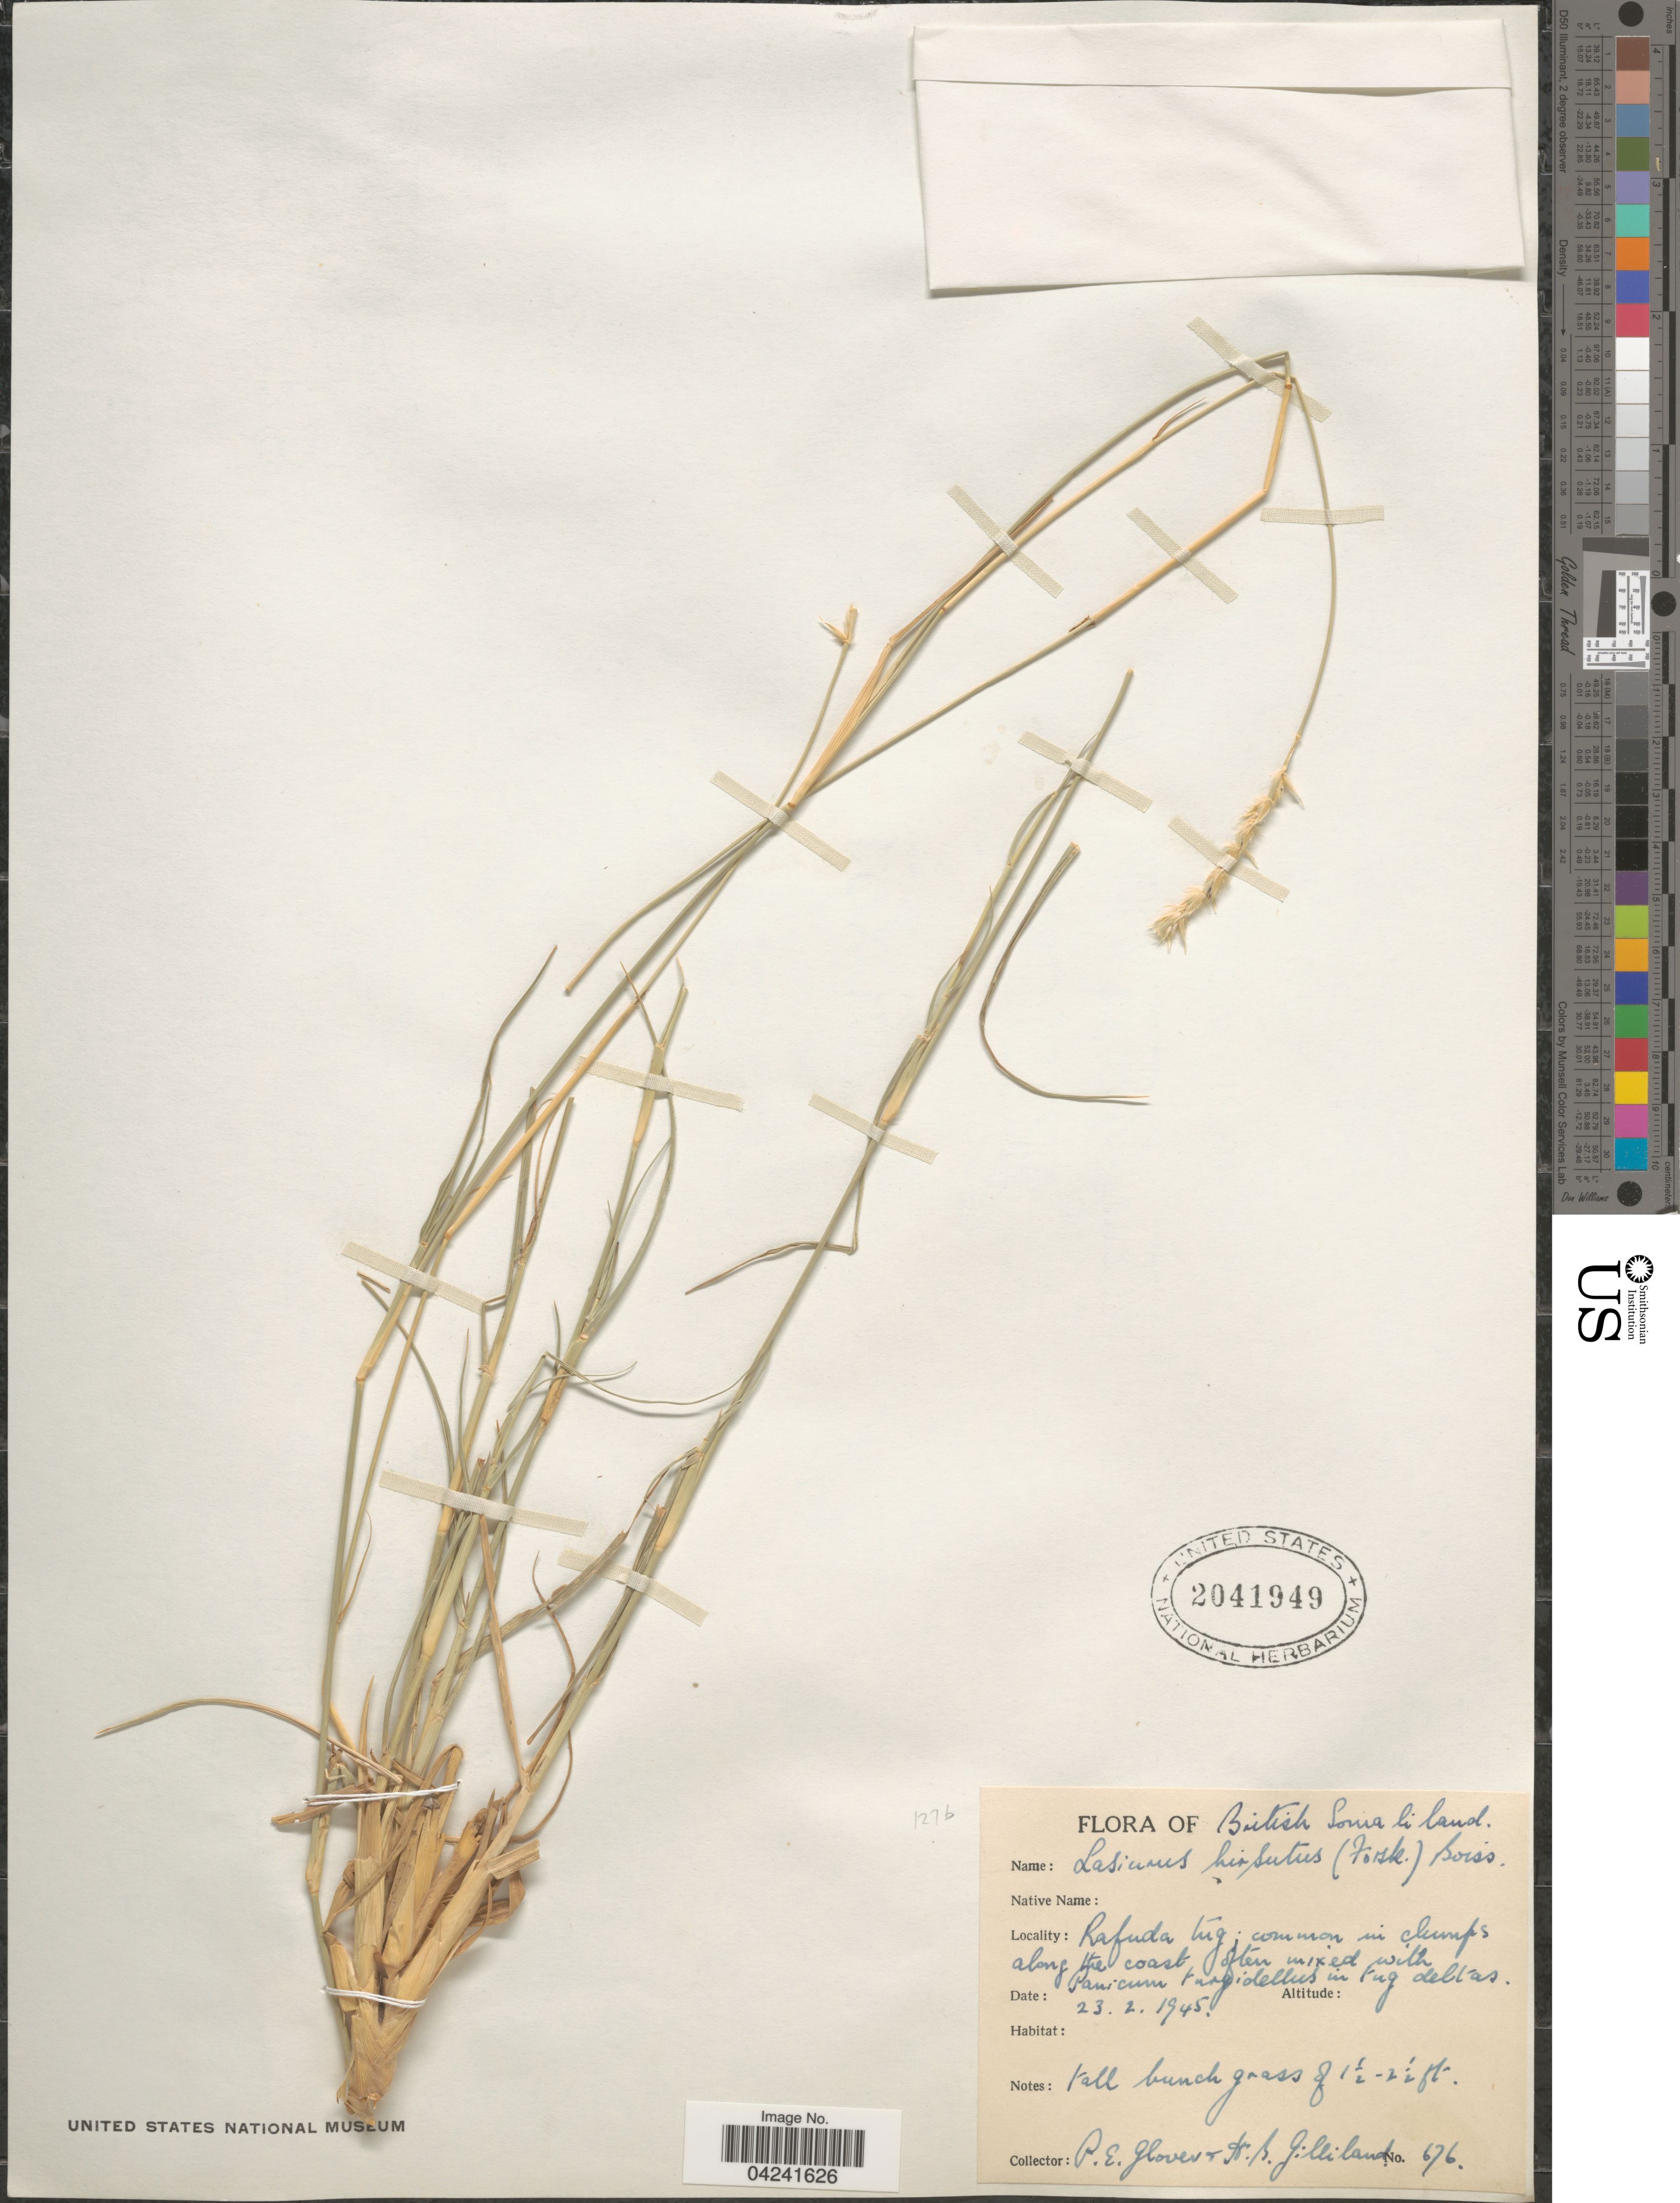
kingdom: Plantae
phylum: Tracheophyta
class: Liliopsida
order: Poales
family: Poaceae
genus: Lasiurus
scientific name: Lasiurus scindicus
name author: Henr.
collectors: P. Glover & H. Gilliland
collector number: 676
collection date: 1945-02-23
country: Ethiopia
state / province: Somali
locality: British Somaliland. Rafudatug [interpreted].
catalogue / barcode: US 2041949